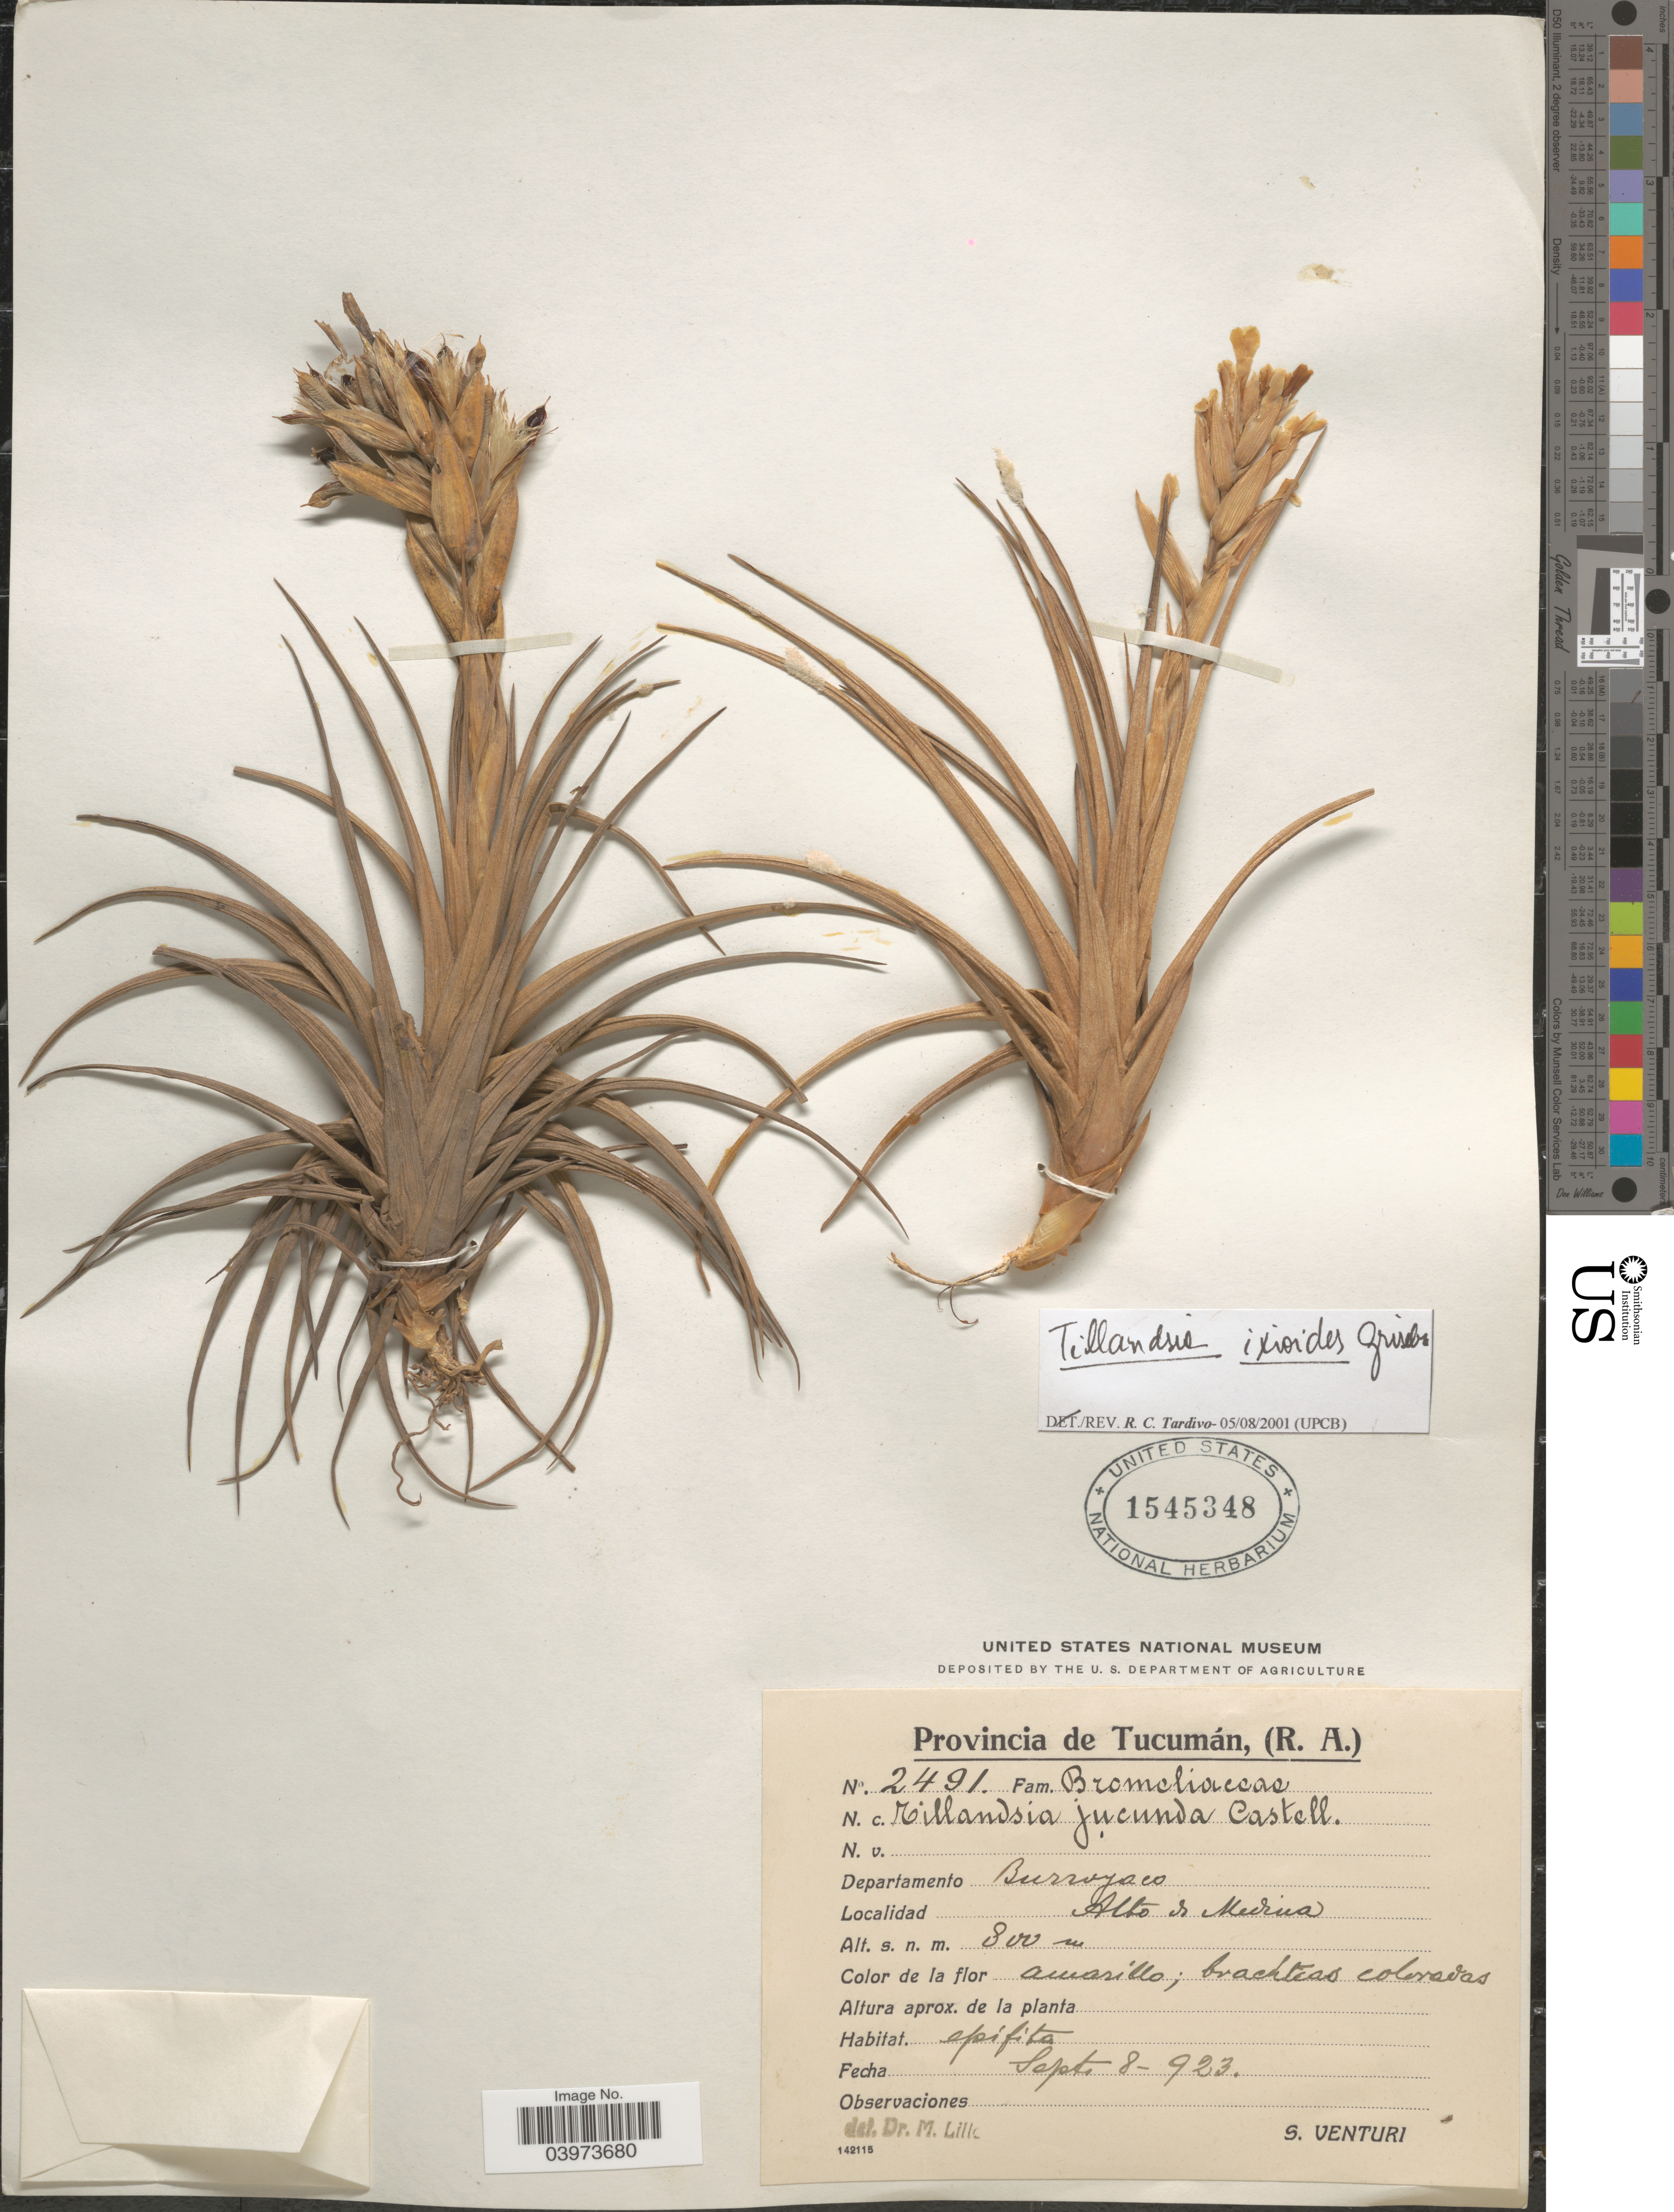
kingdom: Plantae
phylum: Tracheophyta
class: Liliopsida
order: Poales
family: Bromeliaceae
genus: Tillandsia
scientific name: Tillandsia ixioides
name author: Griseb.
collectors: S. Venturi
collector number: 2491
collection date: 1923-09-08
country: Argentina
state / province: Tucuman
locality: Departamento Burroyaco. Alto de Medina.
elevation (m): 800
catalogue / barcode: US 1545348